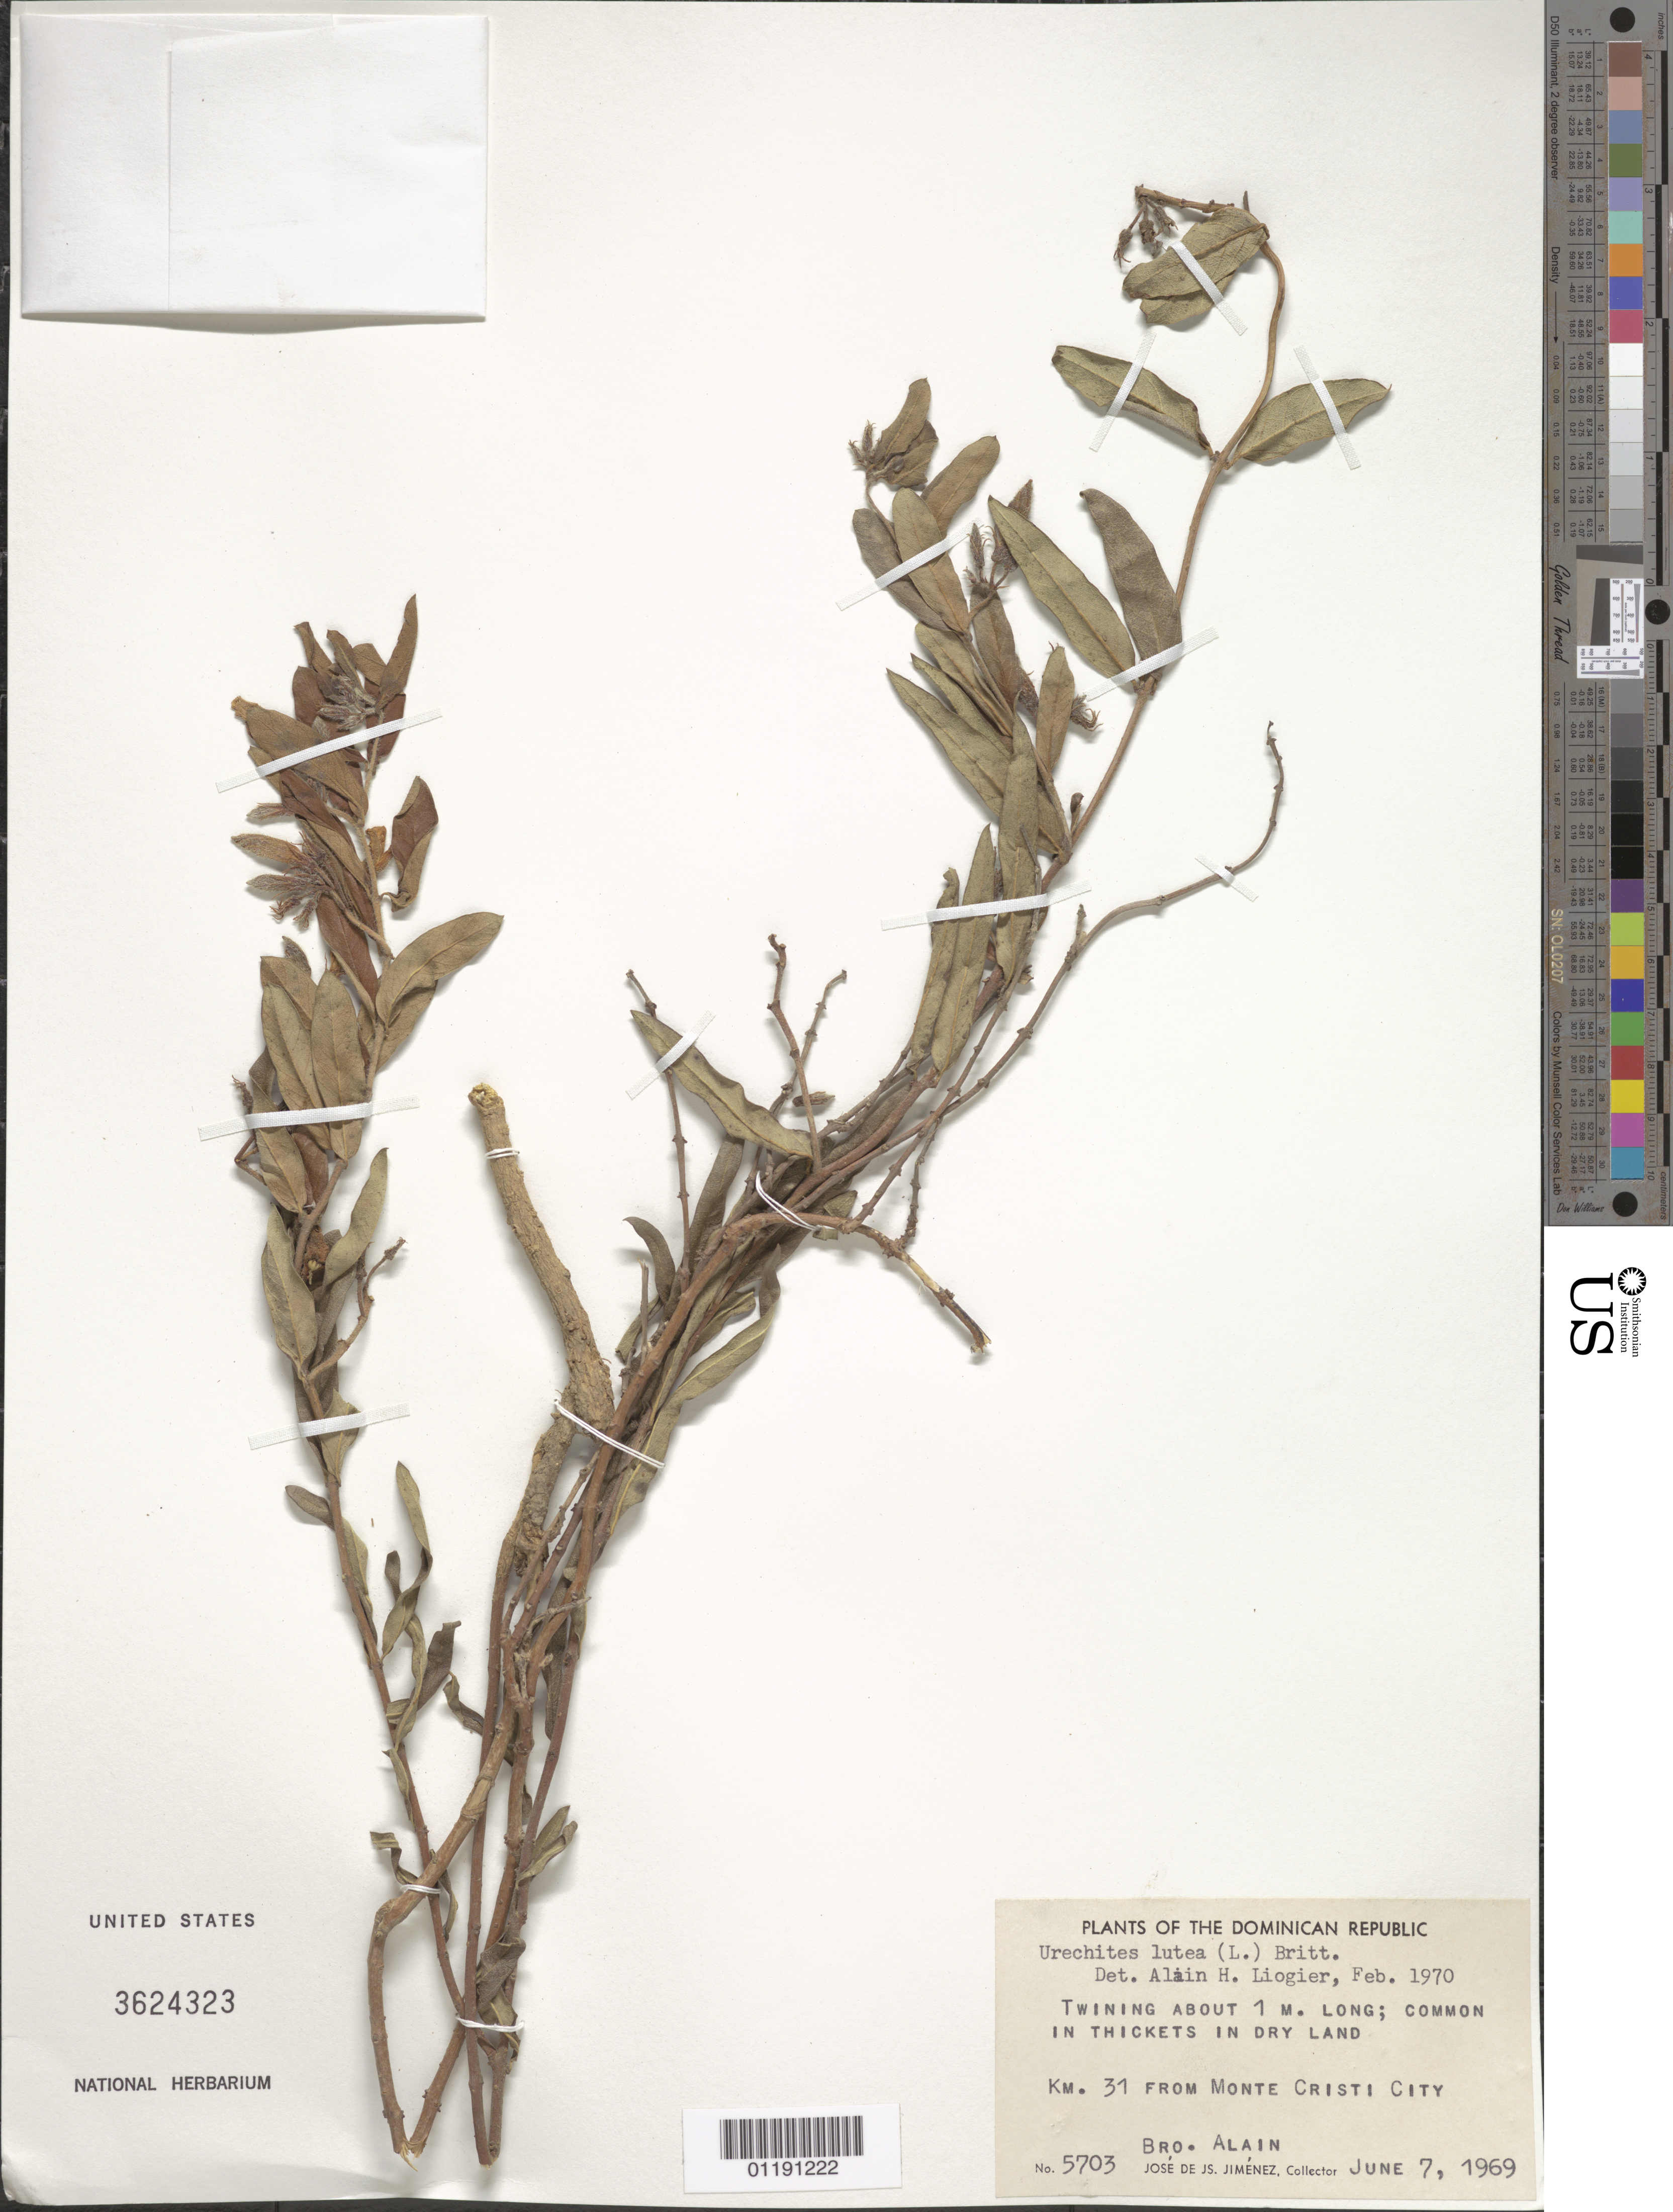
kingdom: Plantae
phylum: Tracheophyta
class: Magnoliopsida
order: Gentianales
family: Apocynaceae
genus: Urechites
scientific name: Urechites lutea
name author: (L.) Britton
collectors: A. H. Liogier & J. J. Jiménez Almonte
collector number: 5703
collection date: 1969-06-07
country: Dominican Republic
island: Hispaniola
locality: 31 km from Monte Cristi City.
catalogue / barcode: US 3624323